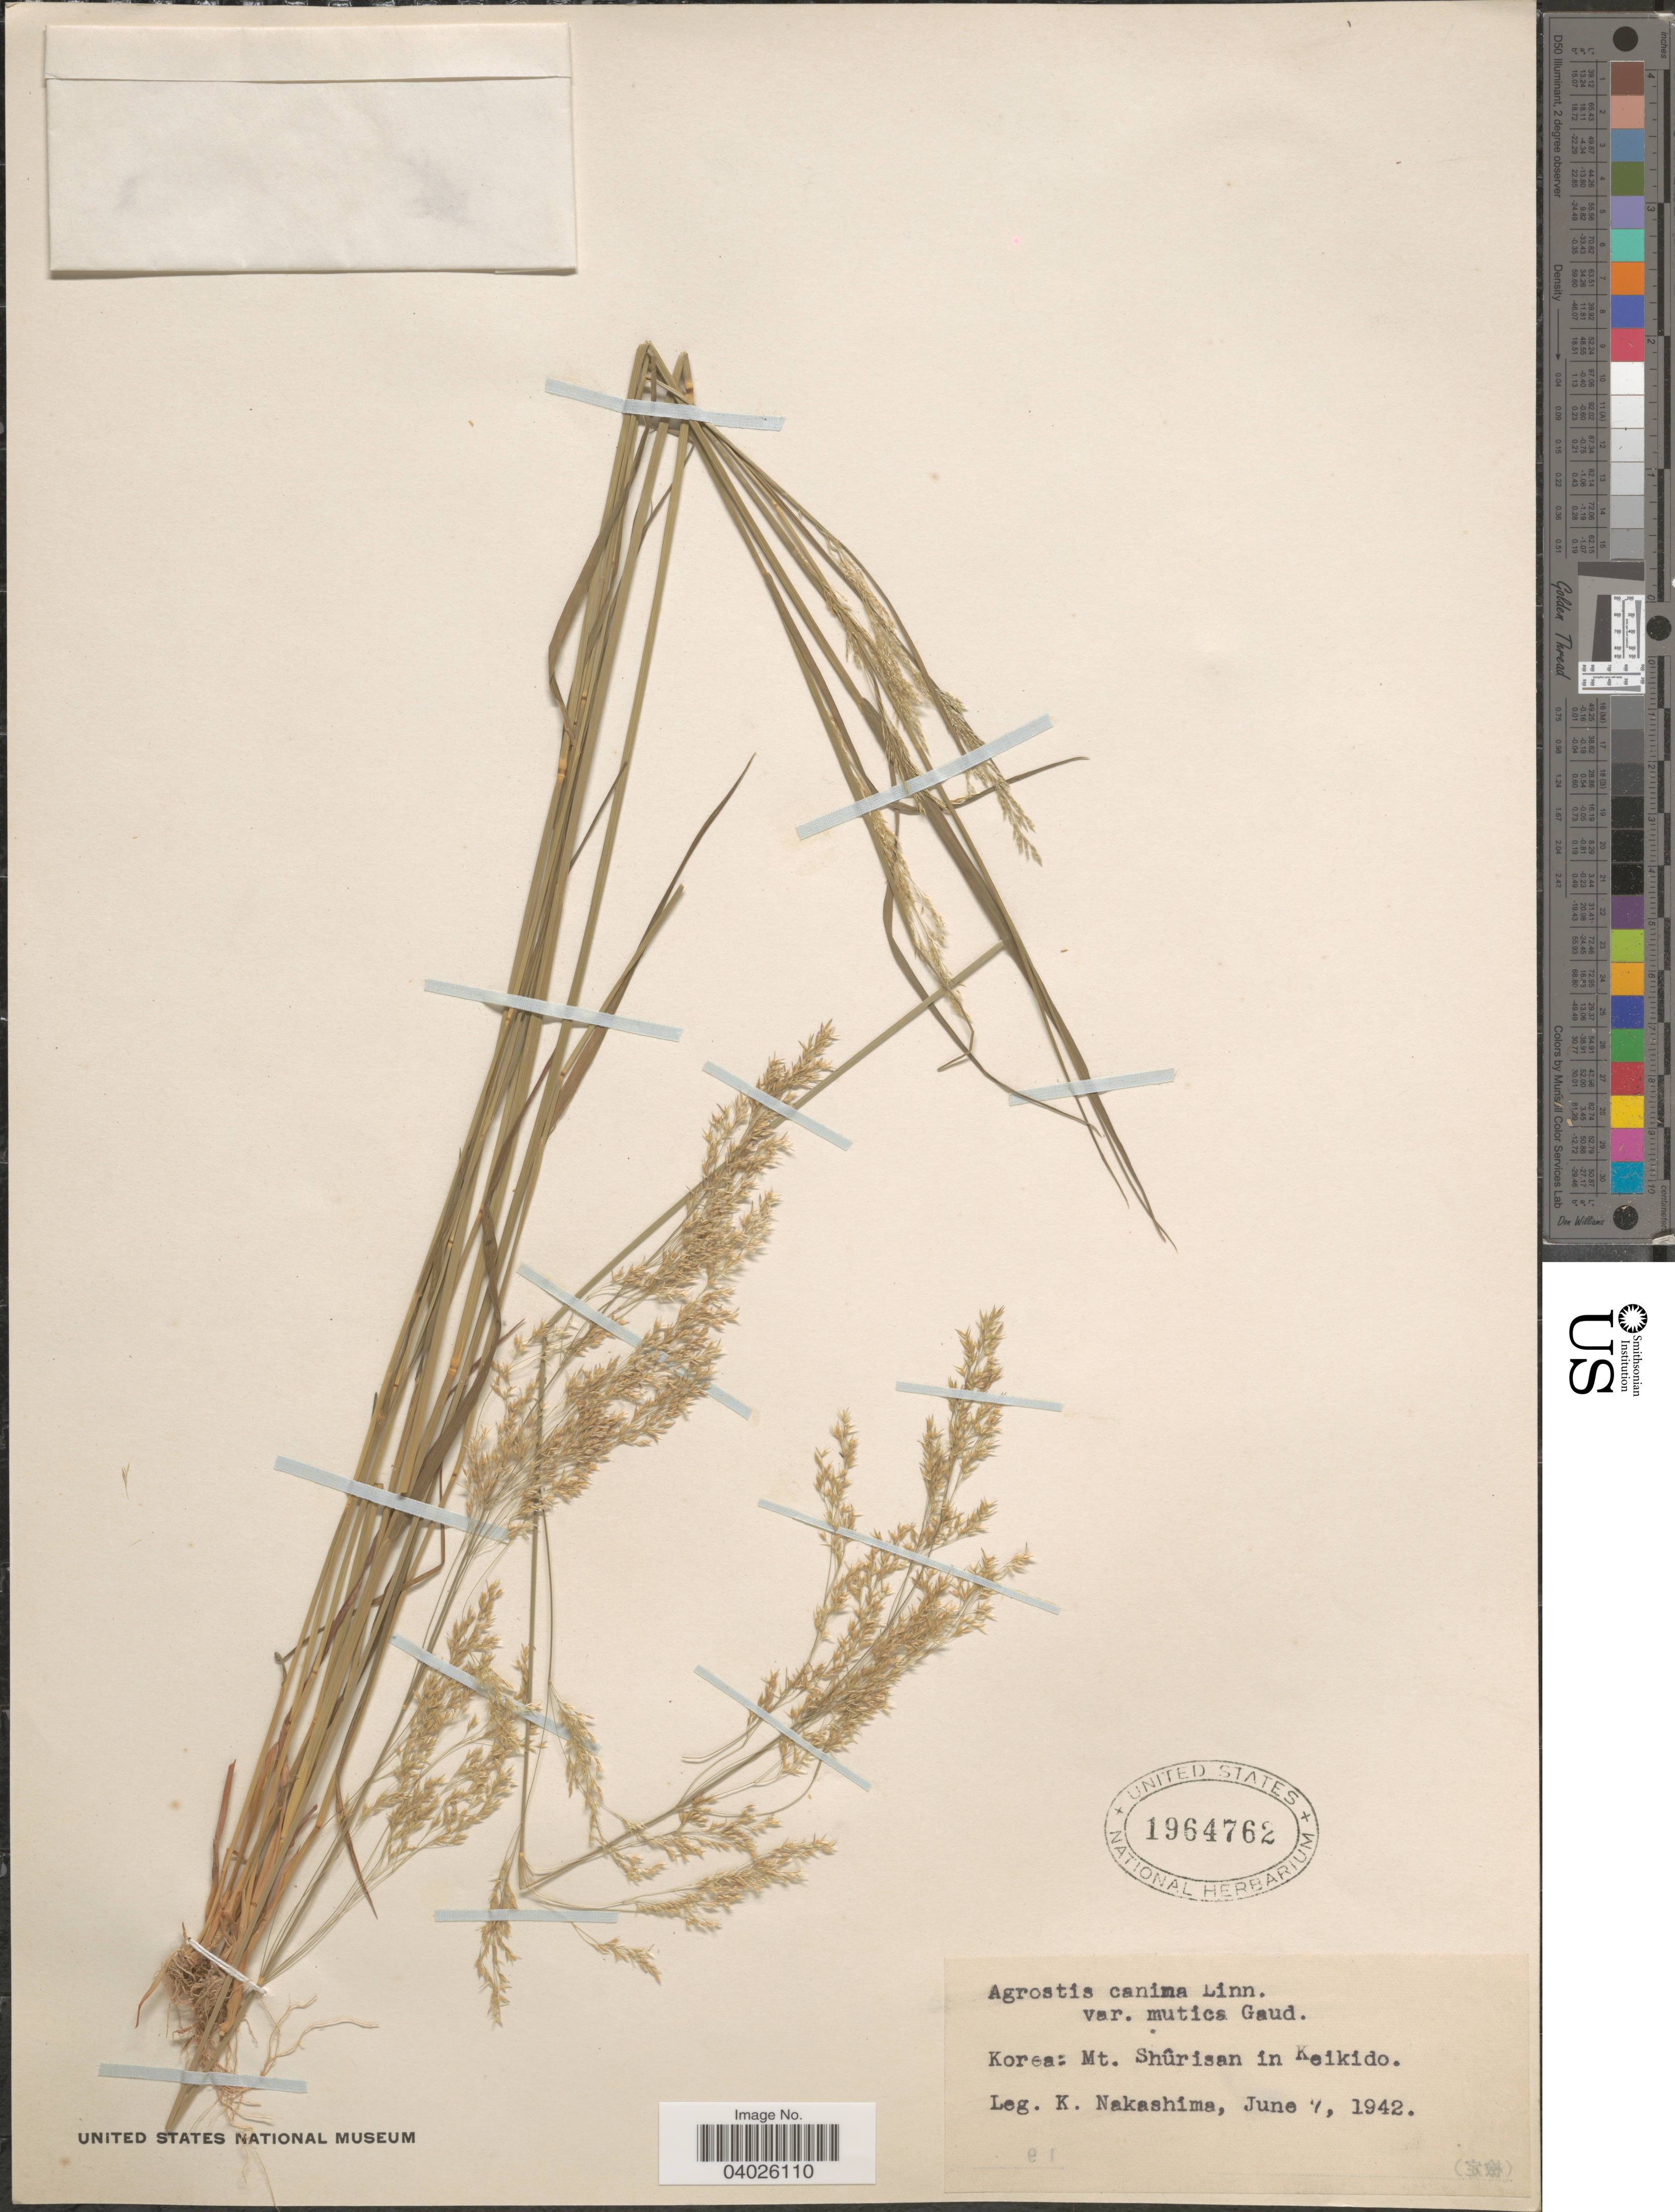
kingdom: Plantae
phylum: Tracheophyta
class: Liliopsida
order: Poales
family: Poaceae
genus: Agrostis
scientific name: Agrostis canina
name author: L.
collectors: K. Nakashima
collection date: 1942-06-07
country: South Korea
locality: Mt. Shûrisan in Keikido.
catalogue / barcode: US 1964762